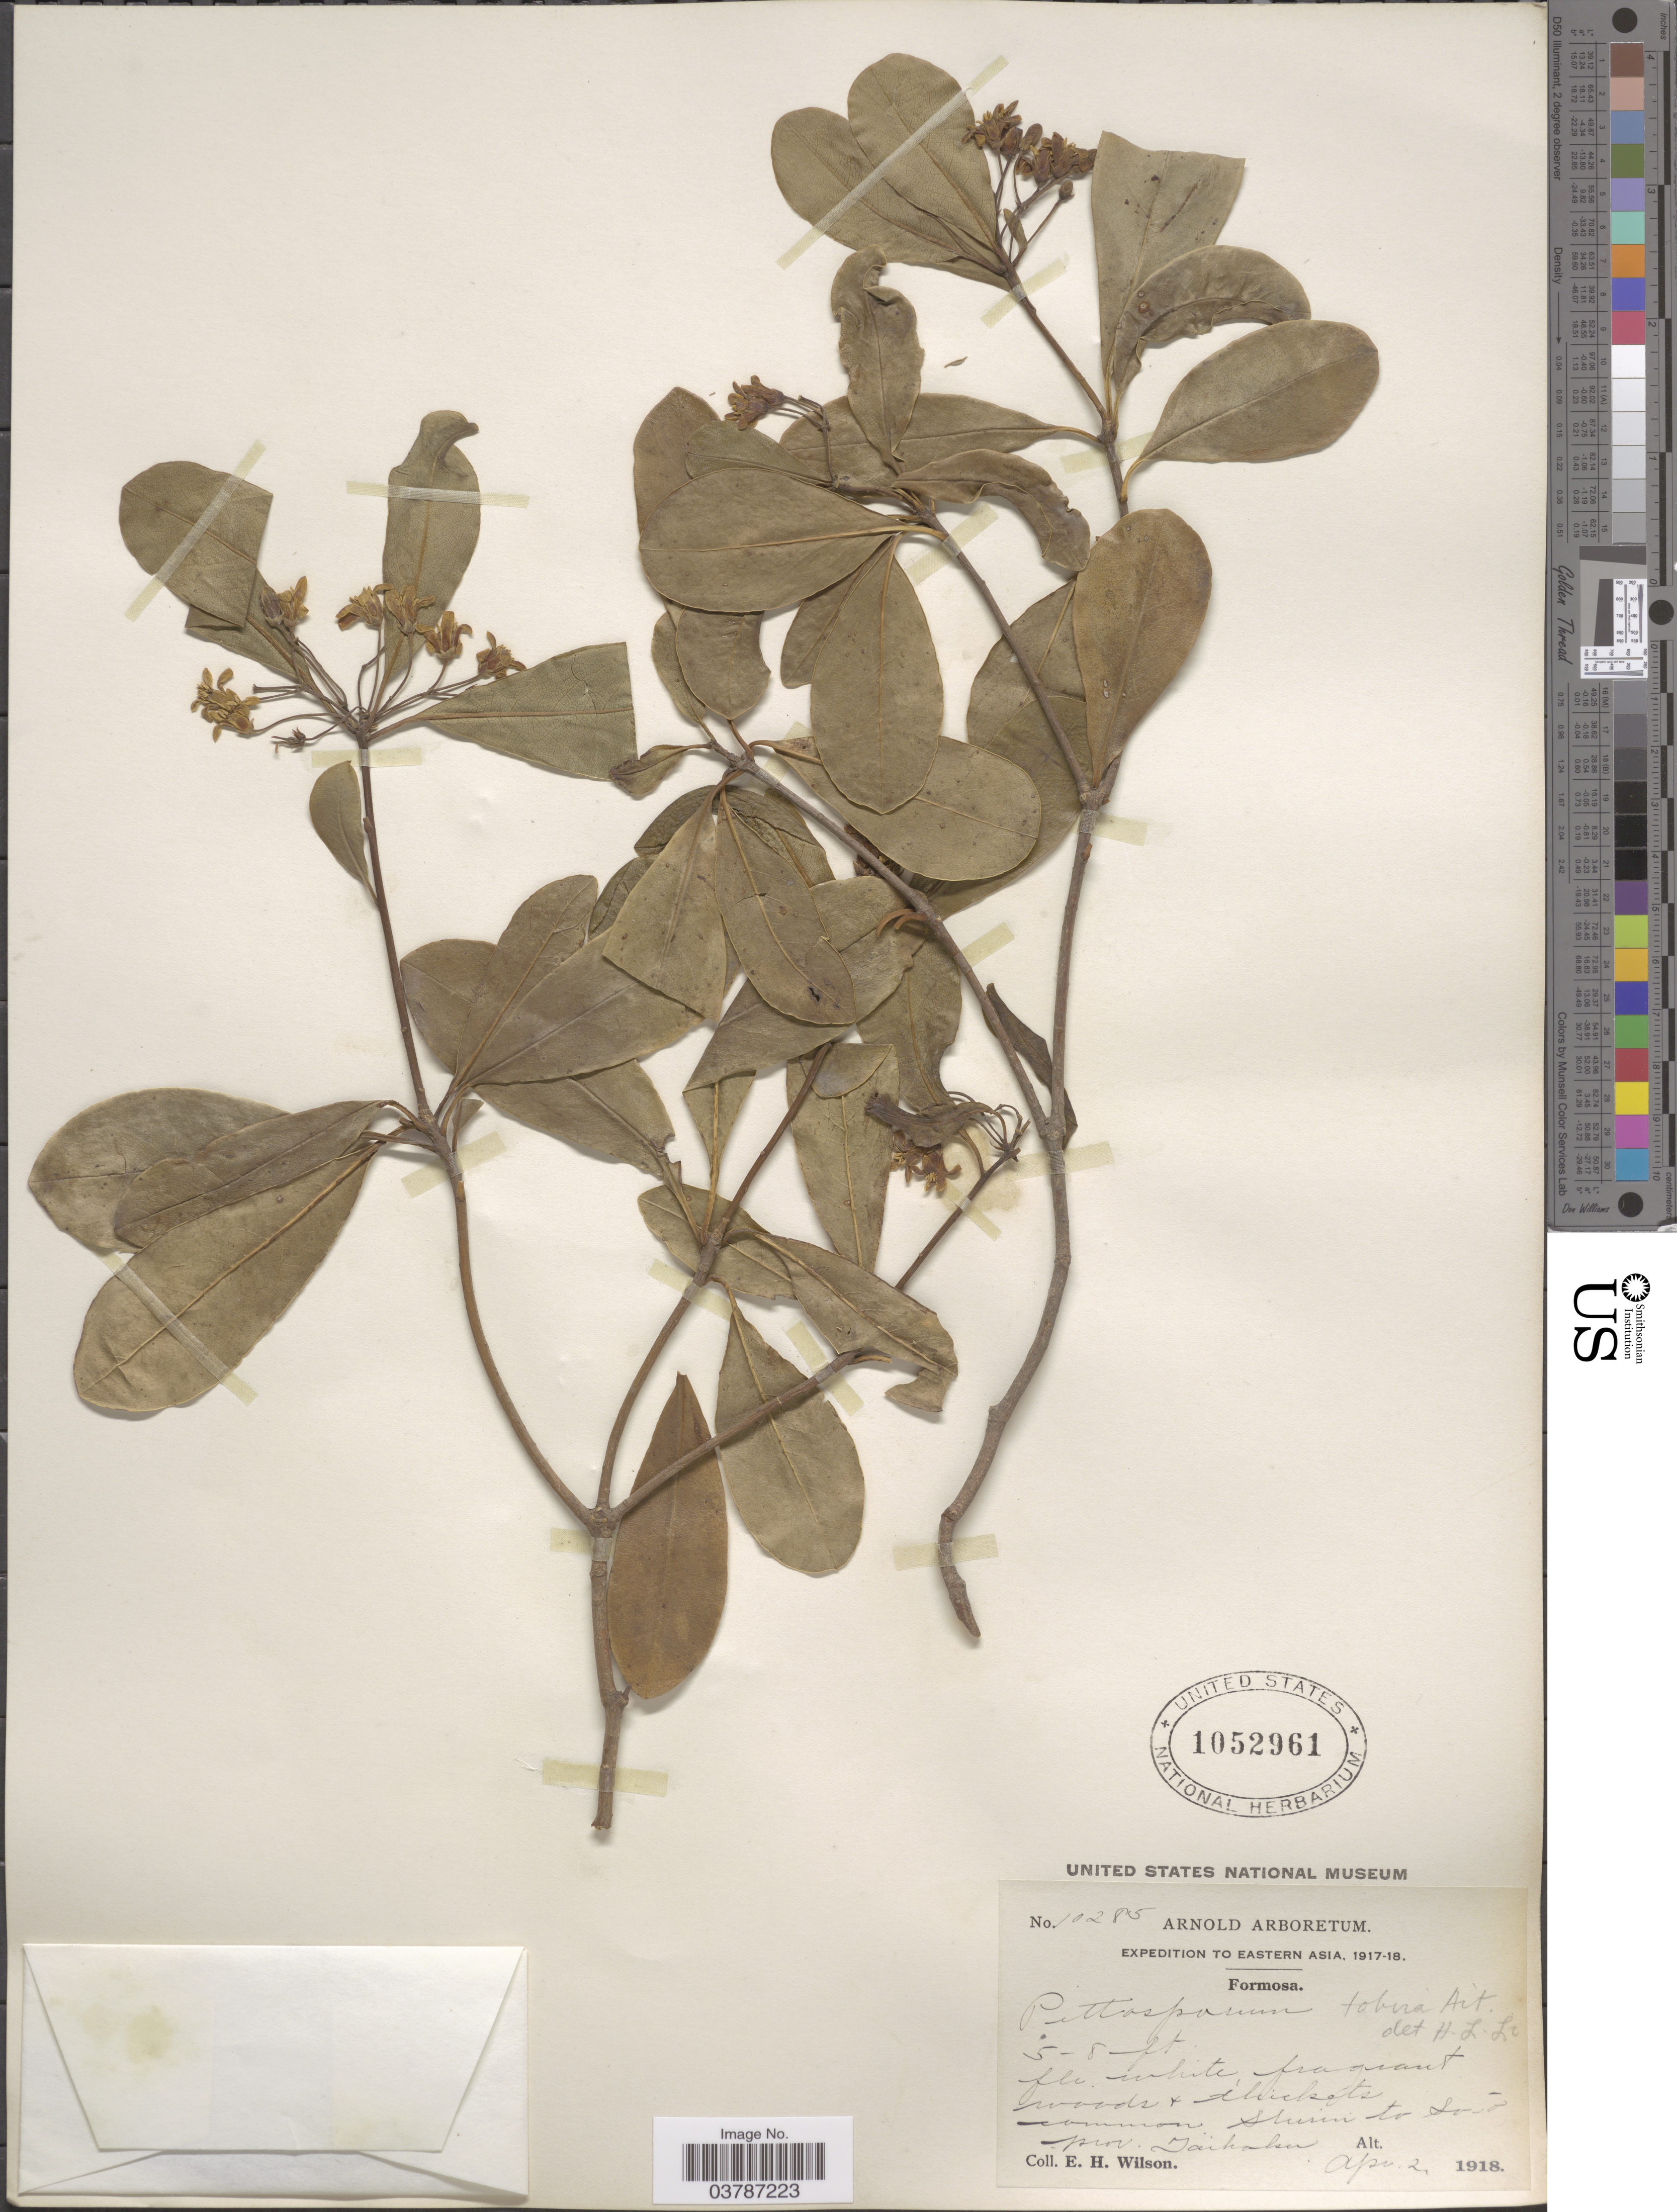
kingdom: Plantae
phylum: Tracheophyta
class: Magnoliopsida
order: Apiales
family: Pittosporaceae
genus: Pittosporum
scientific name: Pittosporum tobira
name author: (Thunb.) W.T. Aiton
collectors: E. Wilson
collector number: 10285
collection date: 1918-04-02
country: Taiwan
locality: Formosa. Slurin* to Sovó*. Prov. Jaikalsa*.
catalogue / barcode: US 1052961